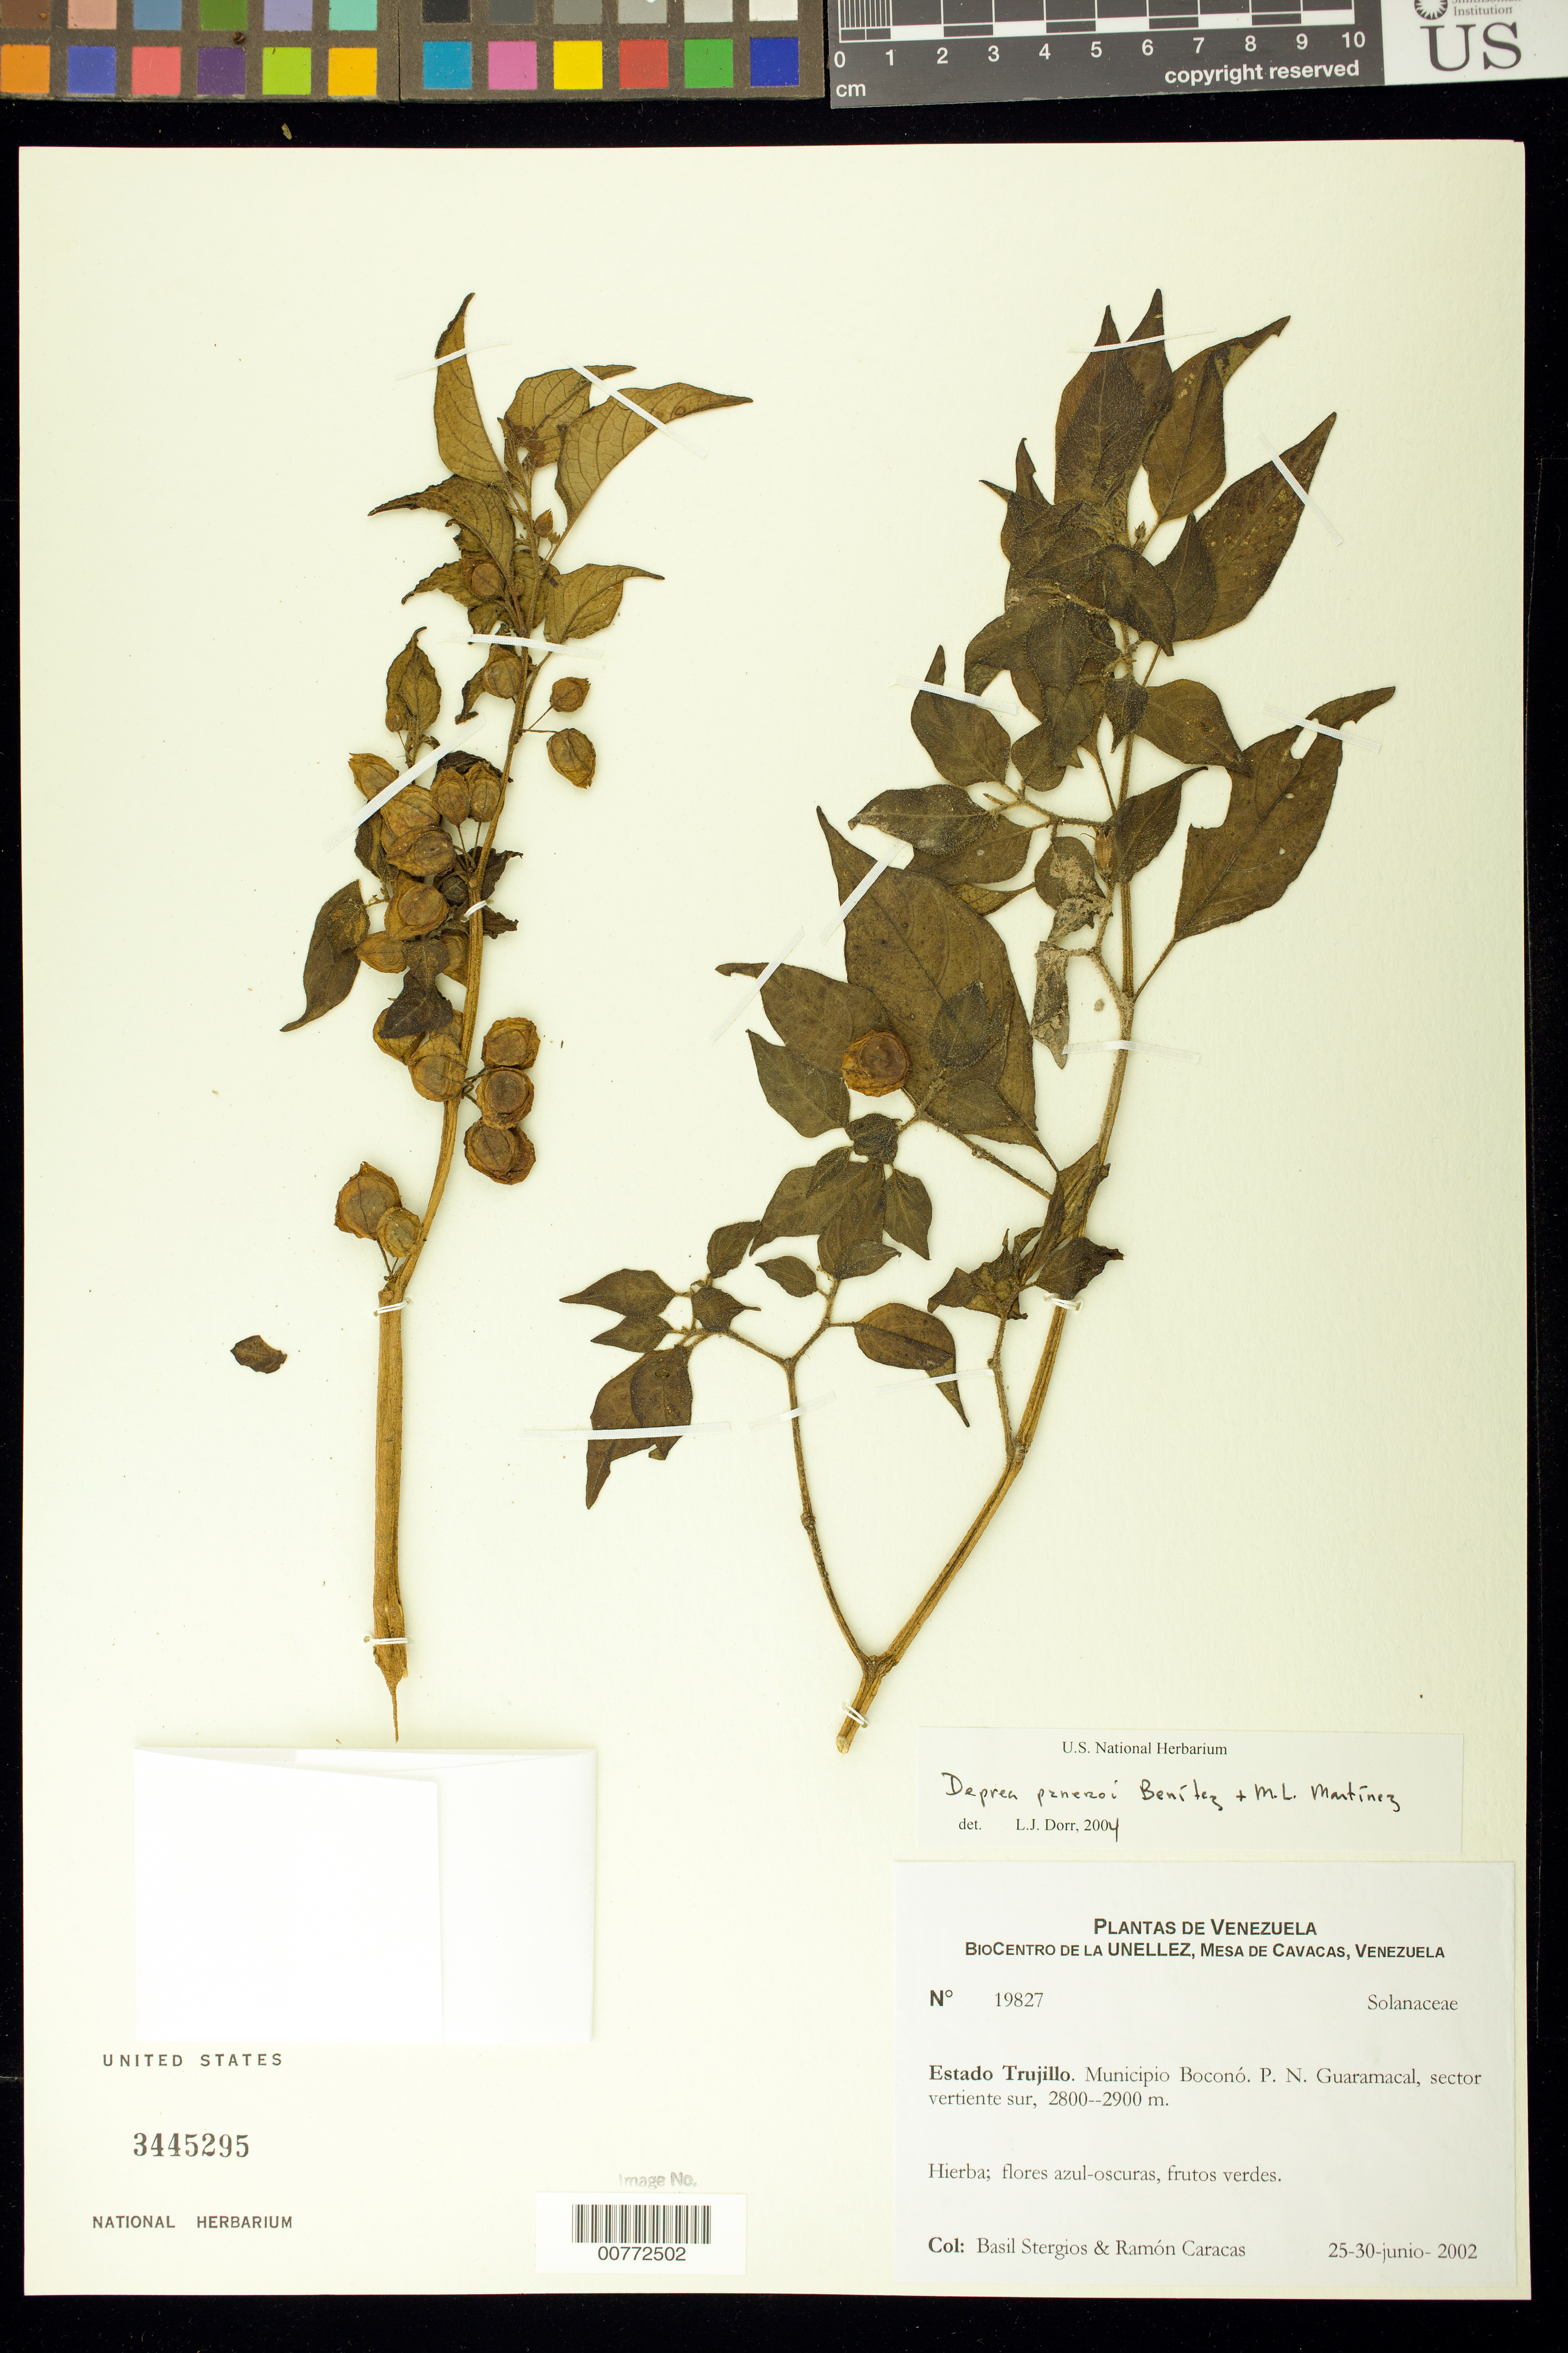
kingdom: Plantae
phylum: Tracheophyta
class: Magnoliopsida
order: Solanales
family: Solanaceae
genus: Deprea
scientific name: Deprea paneroi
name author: Benítez & M. Martinez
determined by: Dorr, L. J., (BOT), Smithsonian Institution - National Museum of Natural History (UNITED STATES)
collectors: B. G. Stergios & R. Caracas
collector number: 19827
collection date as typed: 25 Jun 2002 to 30 Jun 2002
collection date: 2002-06-25/2002-06-30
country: Venezuela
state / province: Trujillo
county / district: Boconó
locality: Parque Nacional Guaramacal, vertiente sur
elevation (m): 2800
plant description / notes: PORT, US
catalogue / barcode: US 3445295